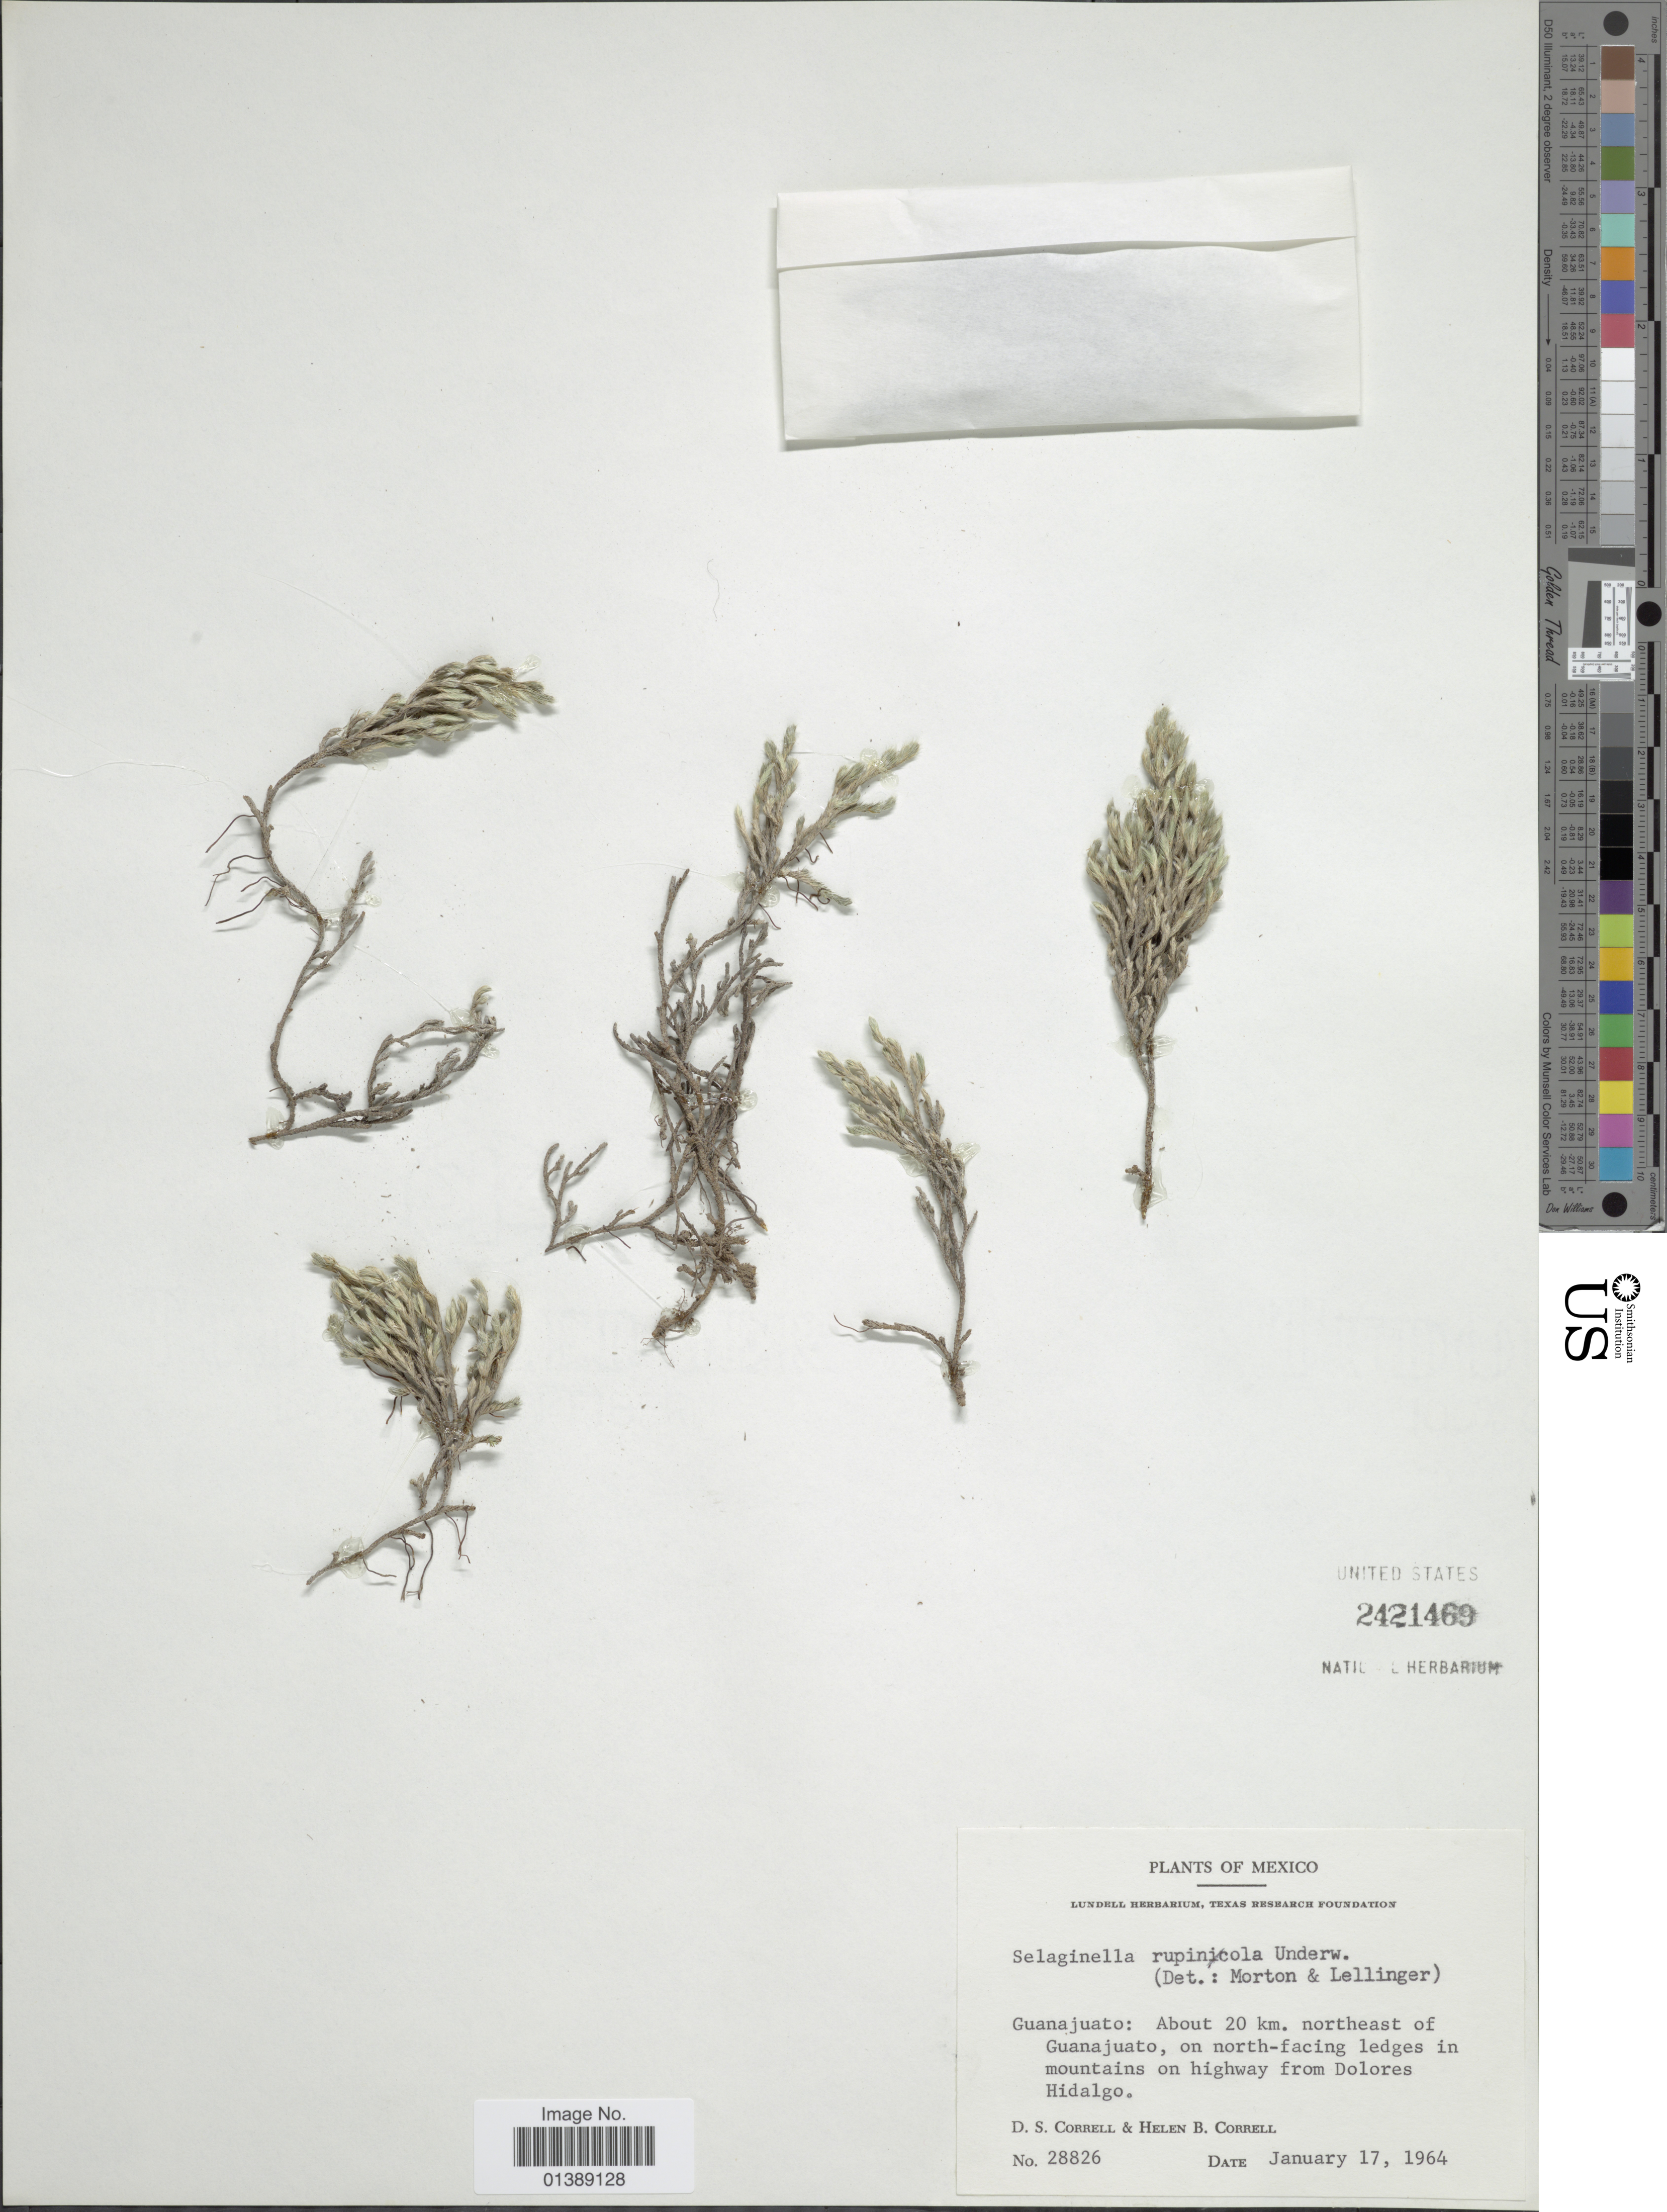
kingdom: Plantae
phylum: Tracheophyta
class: Lycopodiopsida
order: Selaginellales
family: Selaginellaceae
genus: Selaginella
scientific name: Selaginella rupincola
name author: Underw.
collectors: D. S. Correll & H. Correll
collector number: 28826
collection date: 1964-01-17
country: Mexico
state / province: Guanajuato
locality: About 20 km. northeast of Guanajuato, on north-facing ledges in mountains on highway from Dolores Hidalgo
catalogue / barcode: US 2421469